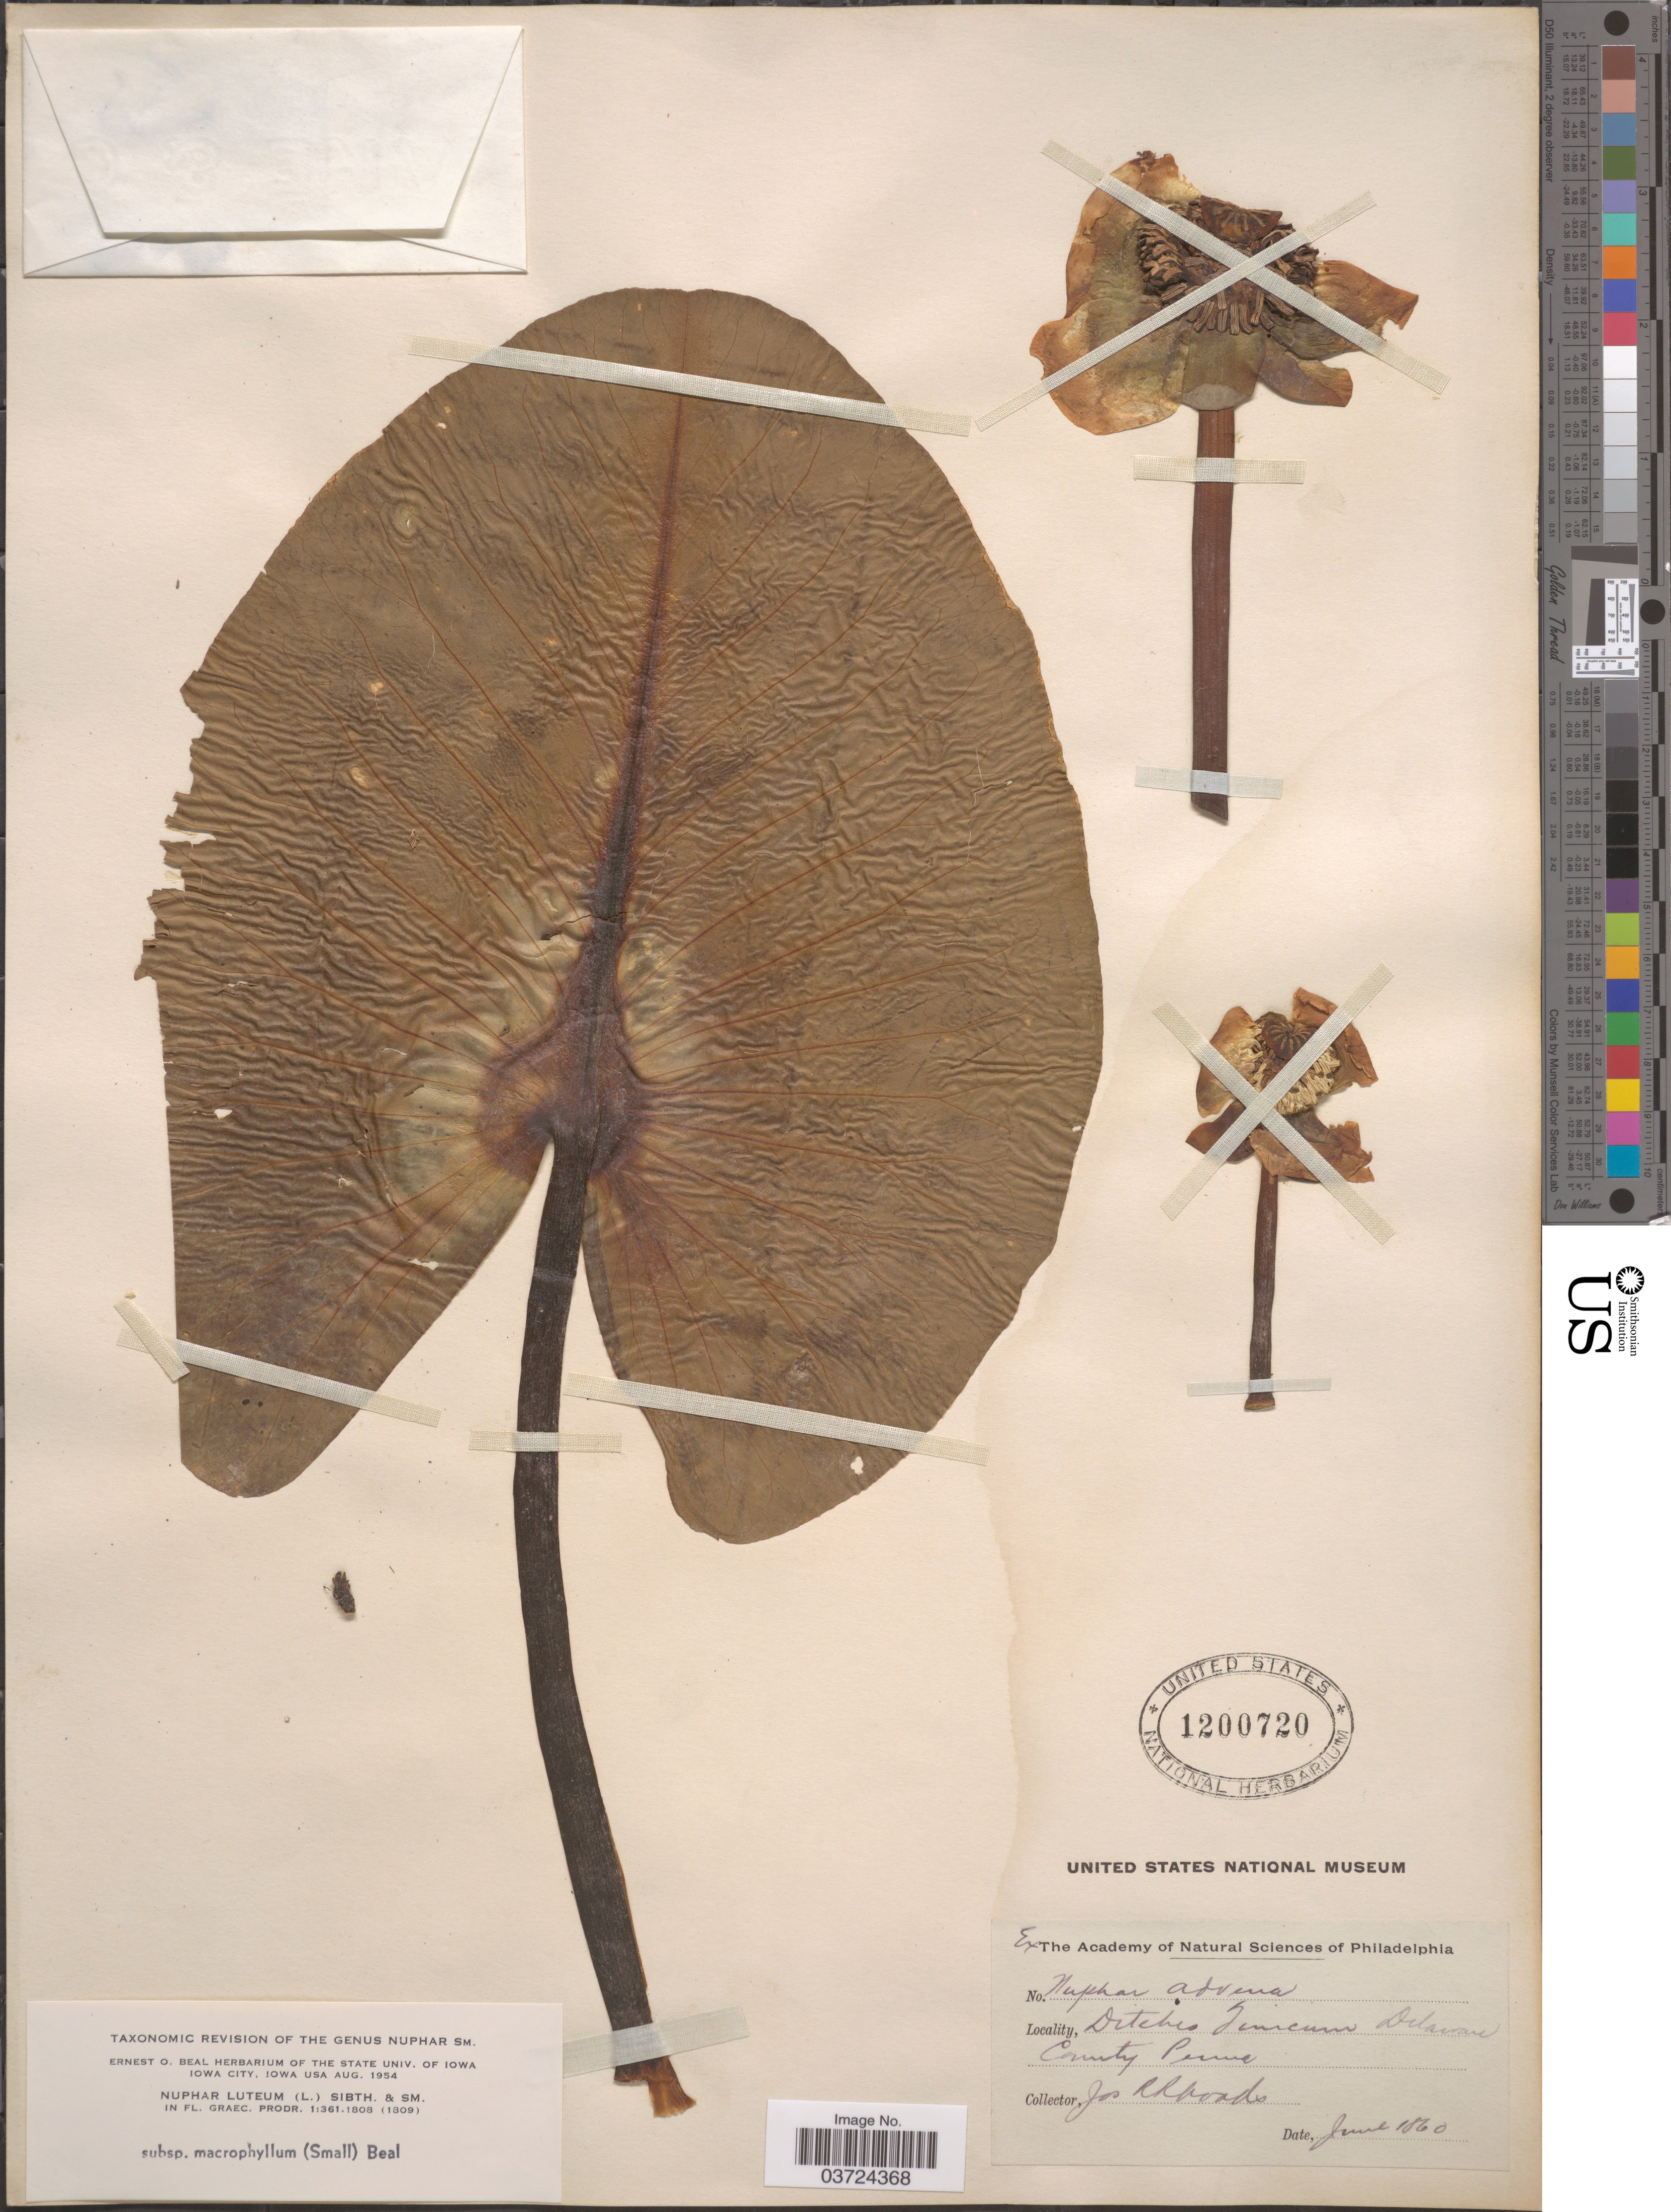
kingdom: Plantae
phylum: Tracheophyta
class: Magnoliopsida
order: Nymphaeales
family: Nymphaeaceae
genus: Nuphar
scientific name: Nuphar advena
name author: (Aiton) W.T. Aiton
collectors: J. Rhoads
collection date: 1860-06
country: United States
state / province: Pennsylvania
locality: Ditches Tinicum Delaware County.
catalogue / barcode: US 1200720